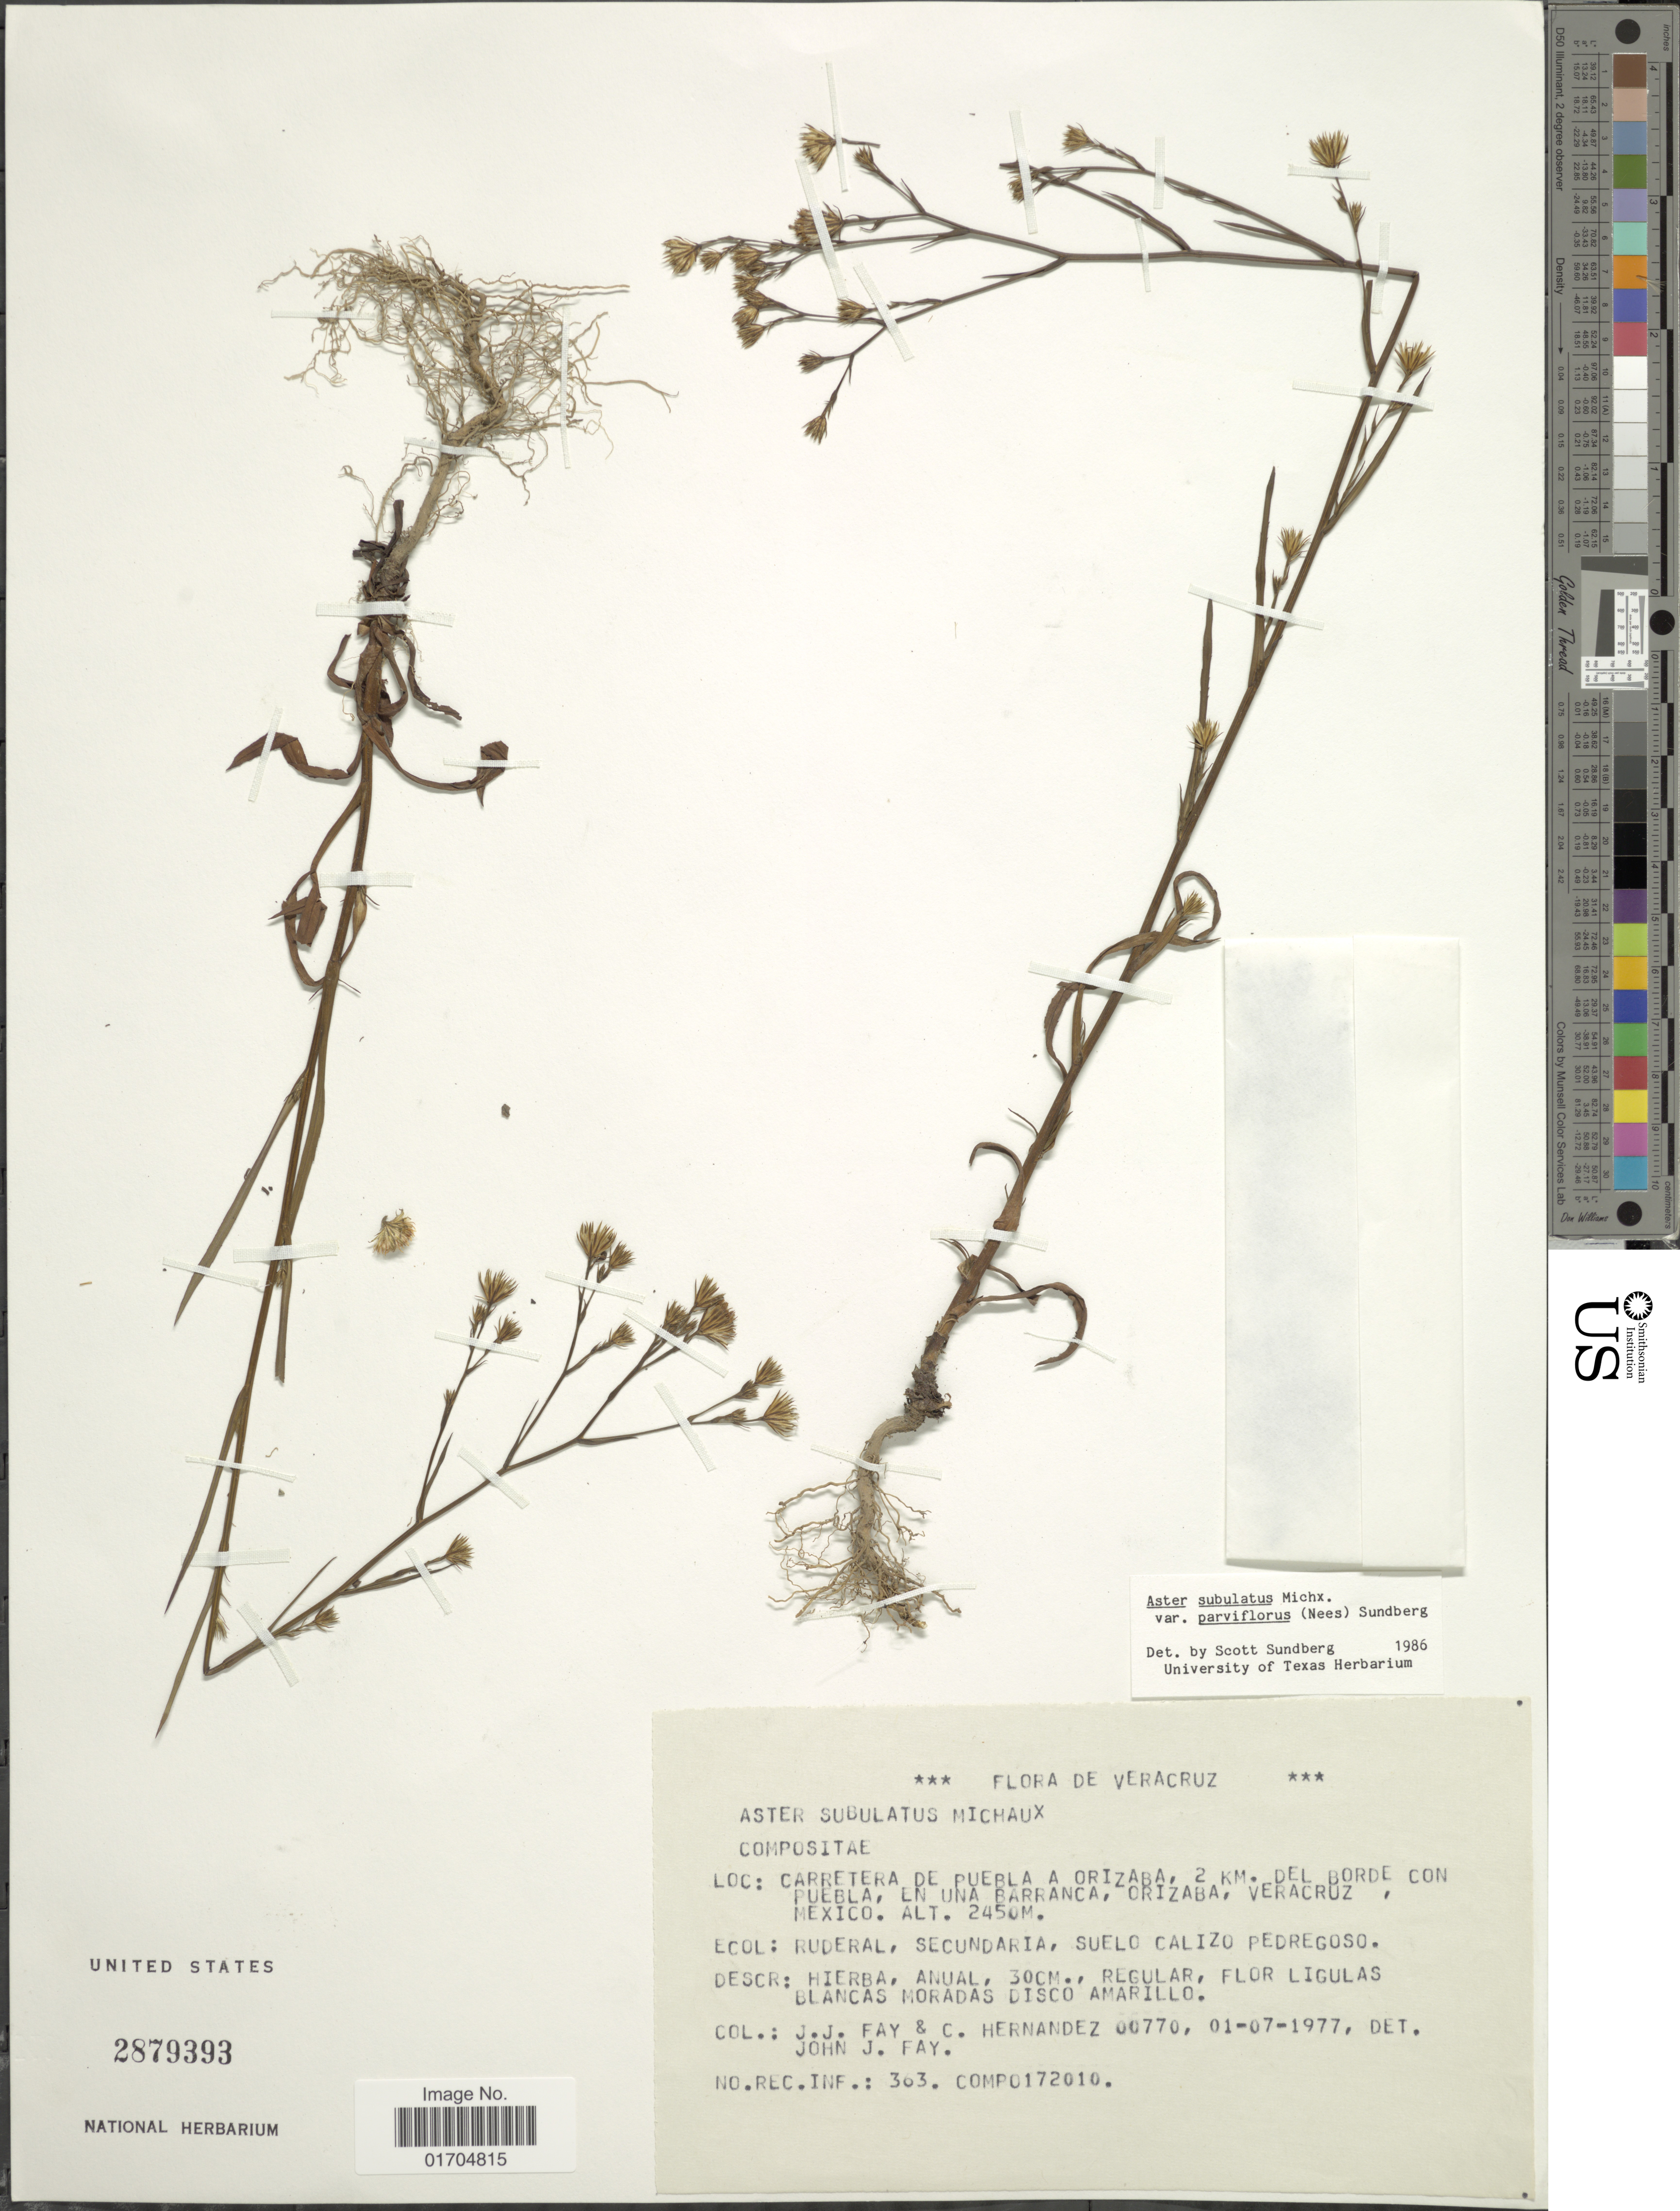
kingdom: Plantae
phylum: Tracheophyta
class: Magnoliopsida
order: Asterales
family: Asteraceae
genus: Symphyotrichum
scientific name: Symphyotrichum subulatum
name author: (Michx.) G.L. Nesom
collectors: J. J. Fay & C. Hernandez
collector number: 00770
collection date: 1977-07-01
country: Mexico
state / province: Veracruz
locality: Veracruz, Carretera de Puebla a Orizaba, 2 km. del Borde, con Puebla, en Una Barranca, Orizaba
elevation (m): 2450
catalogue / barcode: US 2879393